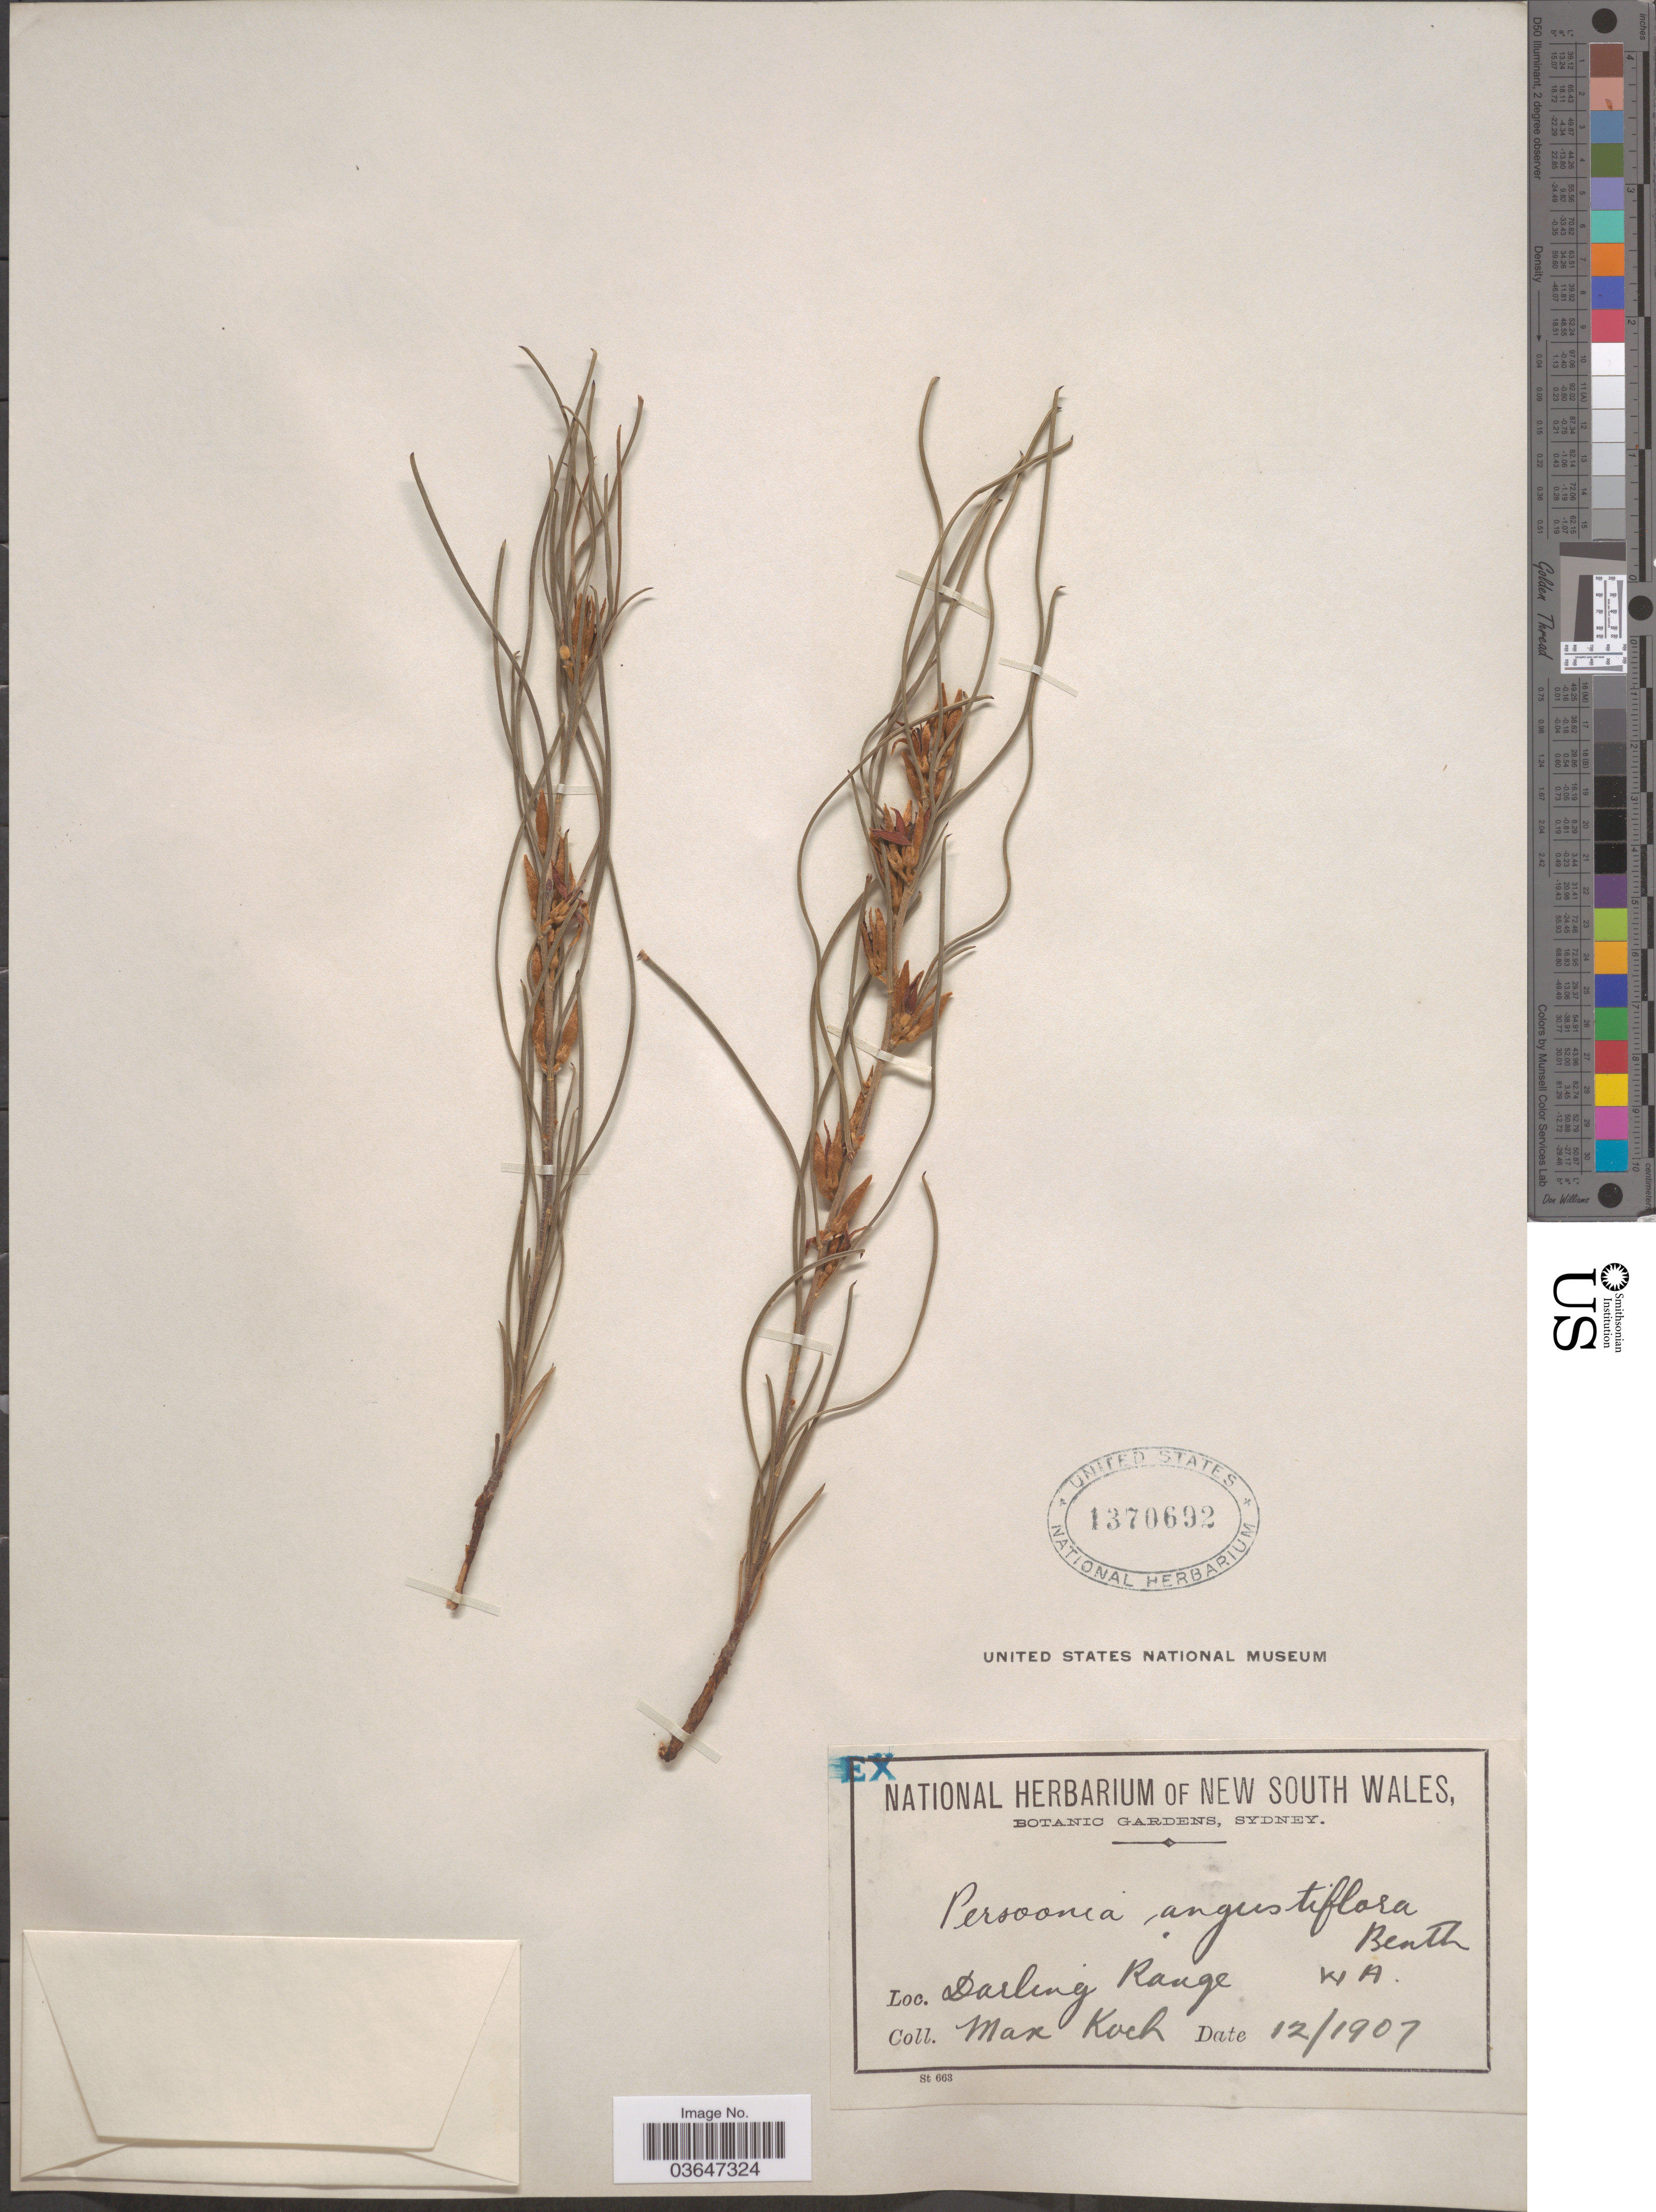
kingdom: Plantae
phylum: Tracheophyta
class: Magnoliopsida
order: Proteales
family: Proteaceae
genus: Persoonia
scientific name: Persoonia angustiflora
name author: Benth.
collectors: M. Koch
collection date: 1907-12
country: Australia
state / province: Western Australia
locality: Darling Range. W.A.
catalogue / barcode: US 1370692